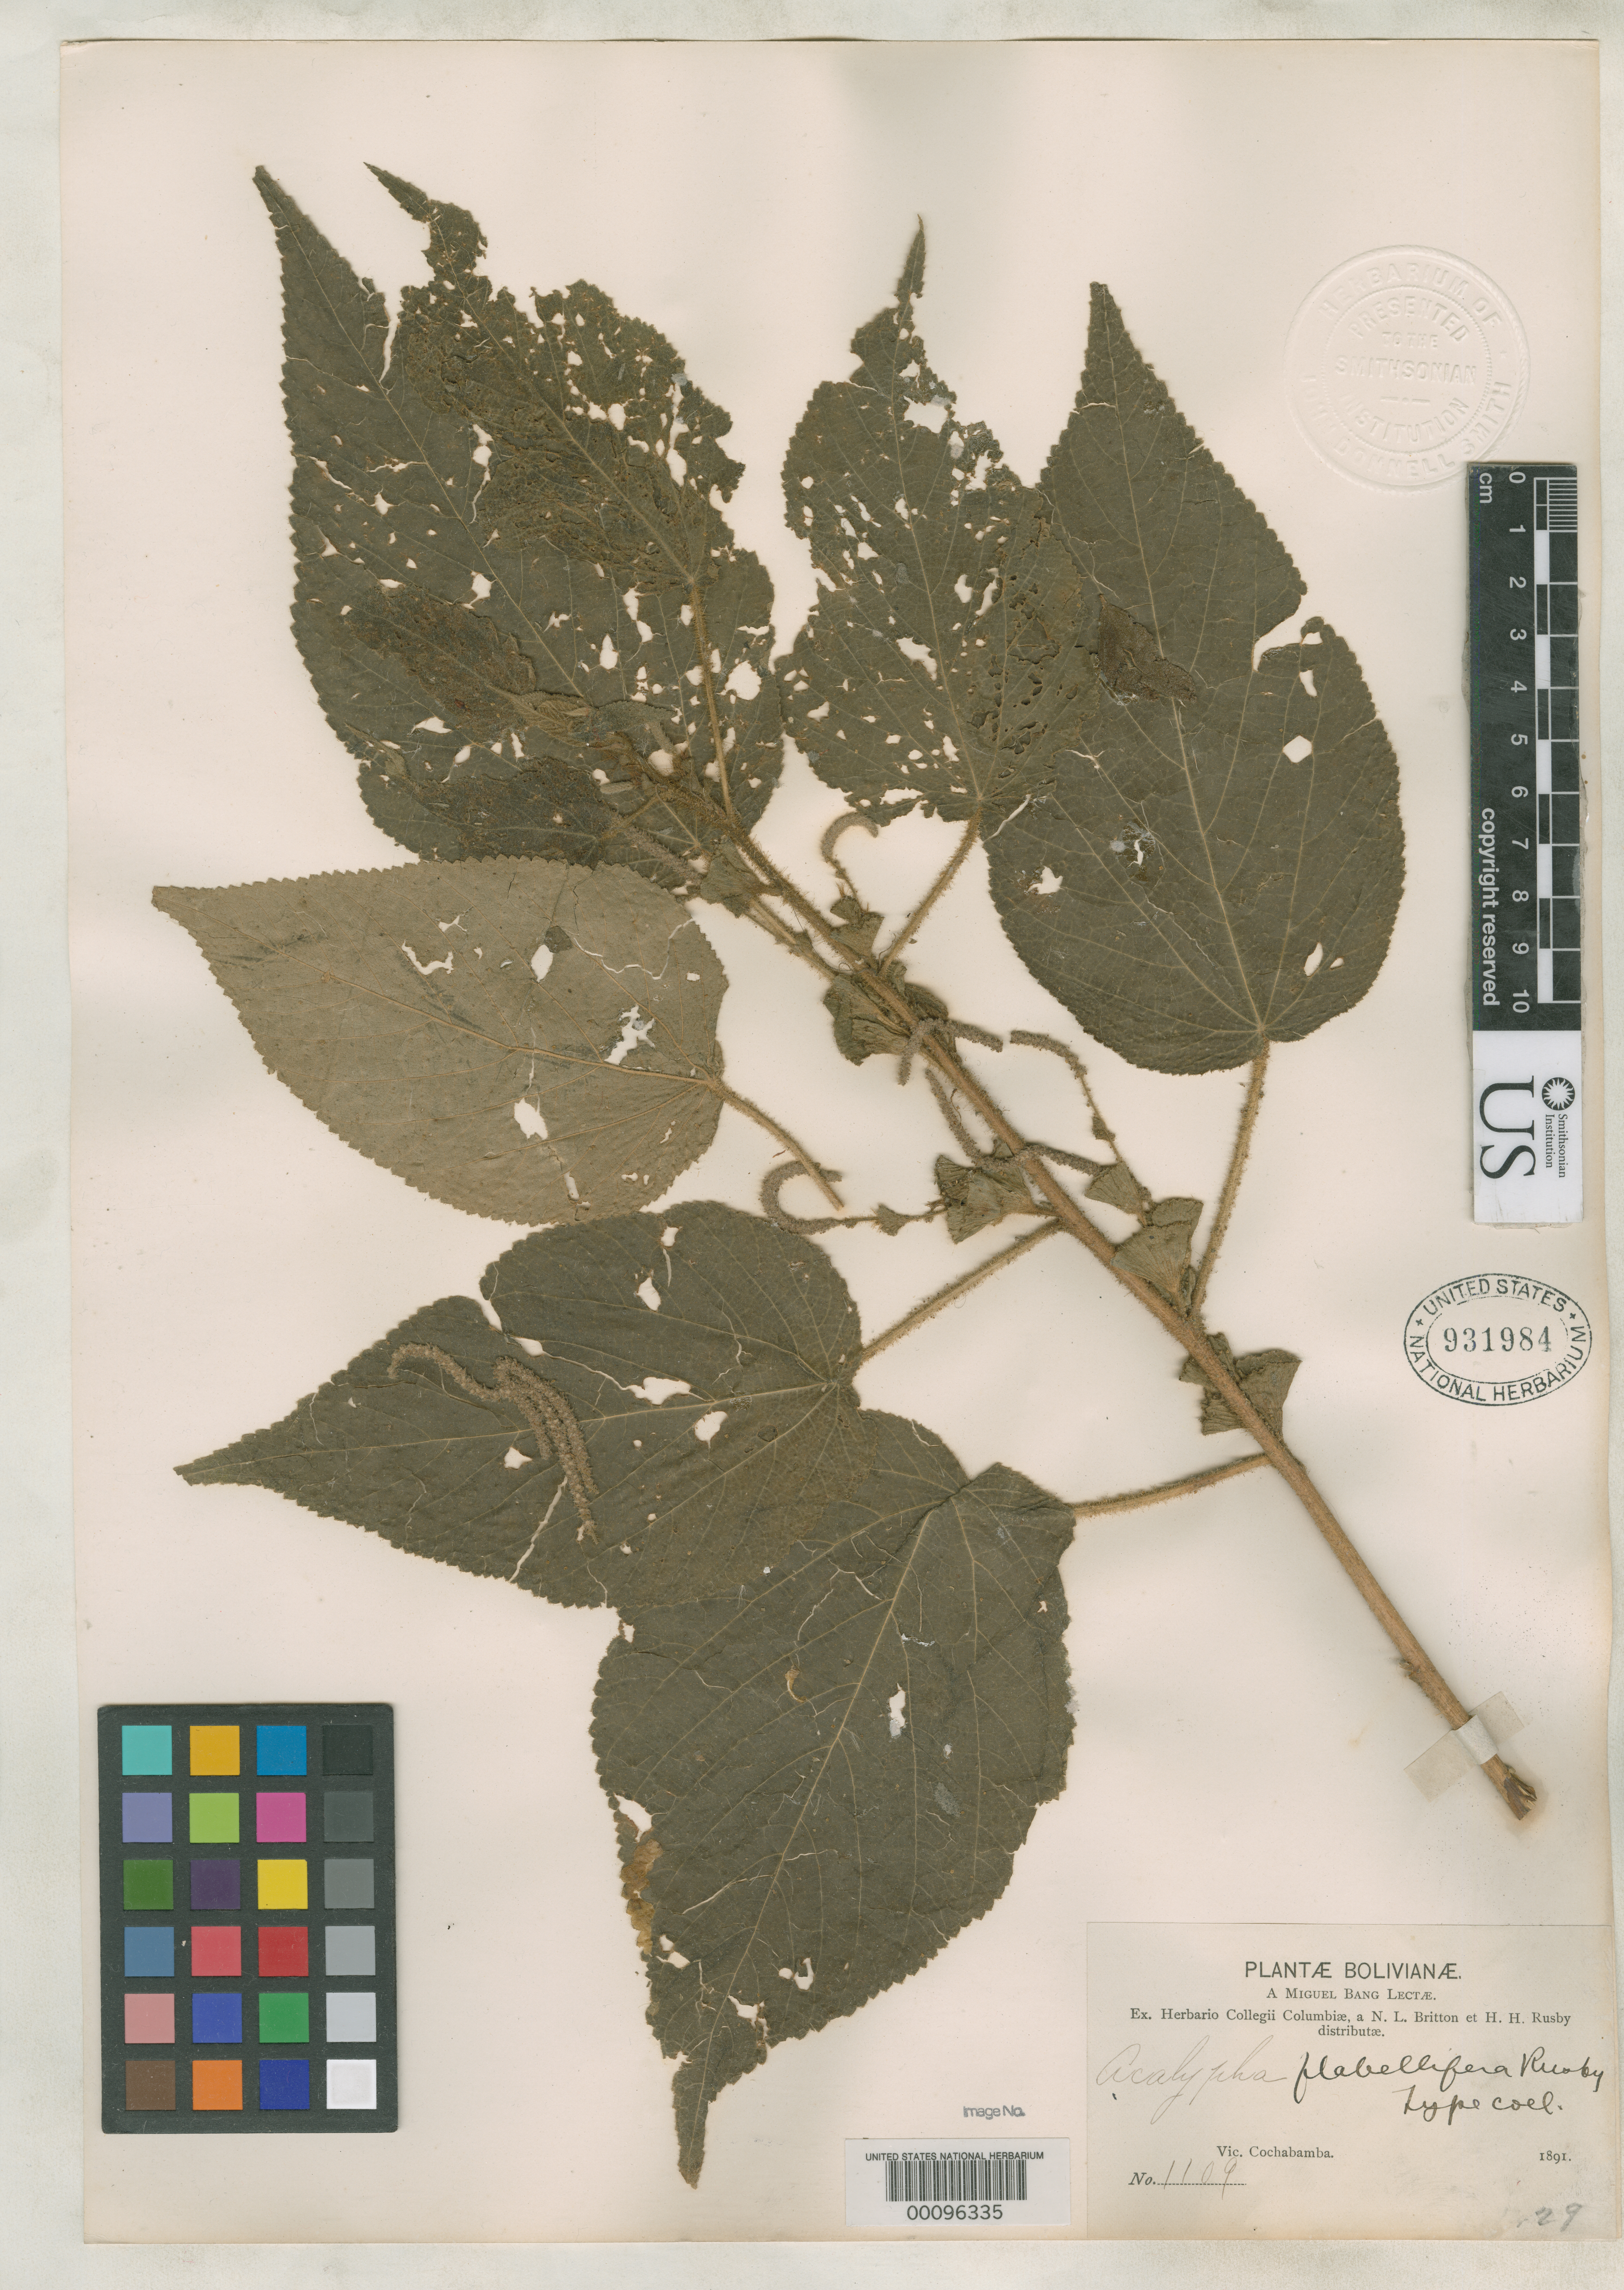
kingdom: Plantae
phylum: Tracheophyta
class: Magnoliopsida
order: Malpighiales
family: Euphorbiaceae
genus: Acalypha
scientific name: Acalypha flabellifera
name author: Rusby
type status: Syntype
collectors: M. Bang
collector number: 1109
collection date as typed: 1891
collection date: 1891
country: Bolivia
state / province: Cochabamba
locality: Vic. Cochabamba.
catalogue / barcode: US 931984